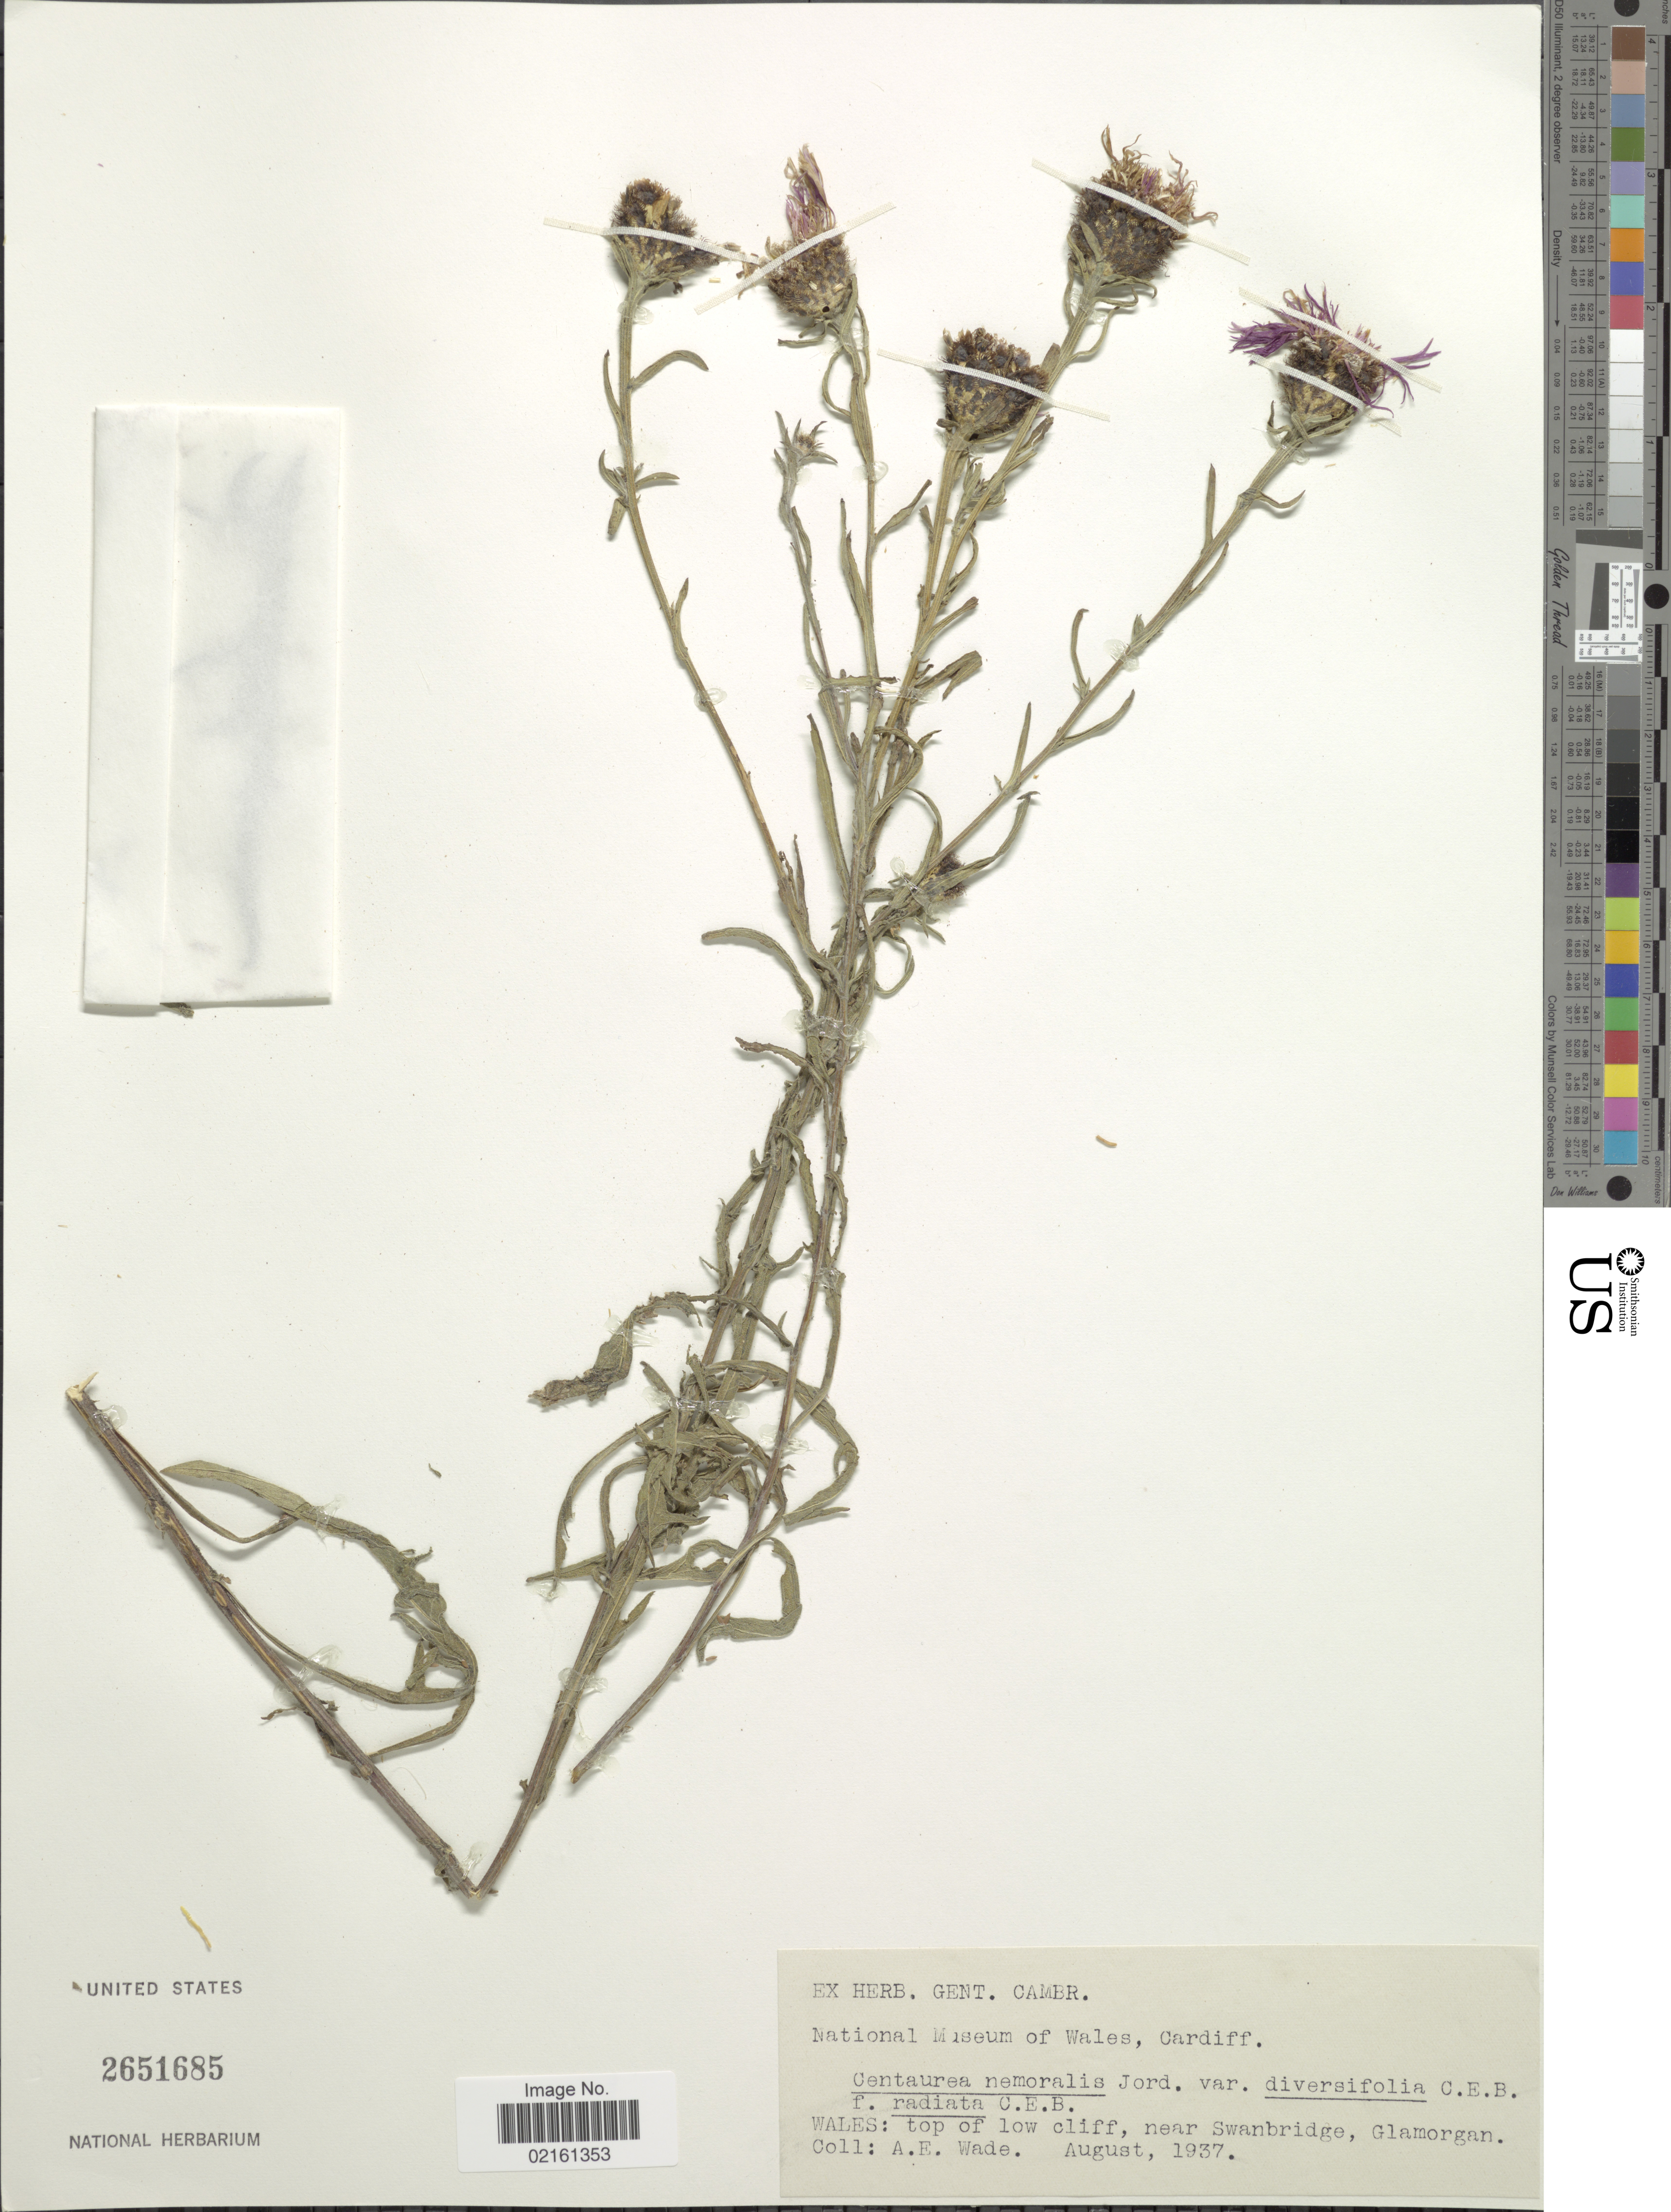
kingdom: Plantae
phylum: Tracheophyta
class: Magnoliopsida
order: Asterales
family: Asteraceae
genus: Centaurea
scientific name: Centaurea nemoralis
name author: Jord.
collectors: A. E. Wade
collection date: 1937-08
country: United Kingdom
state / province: Wales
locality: Near Swanbridge, Glamorgan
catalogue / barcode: US 2651685